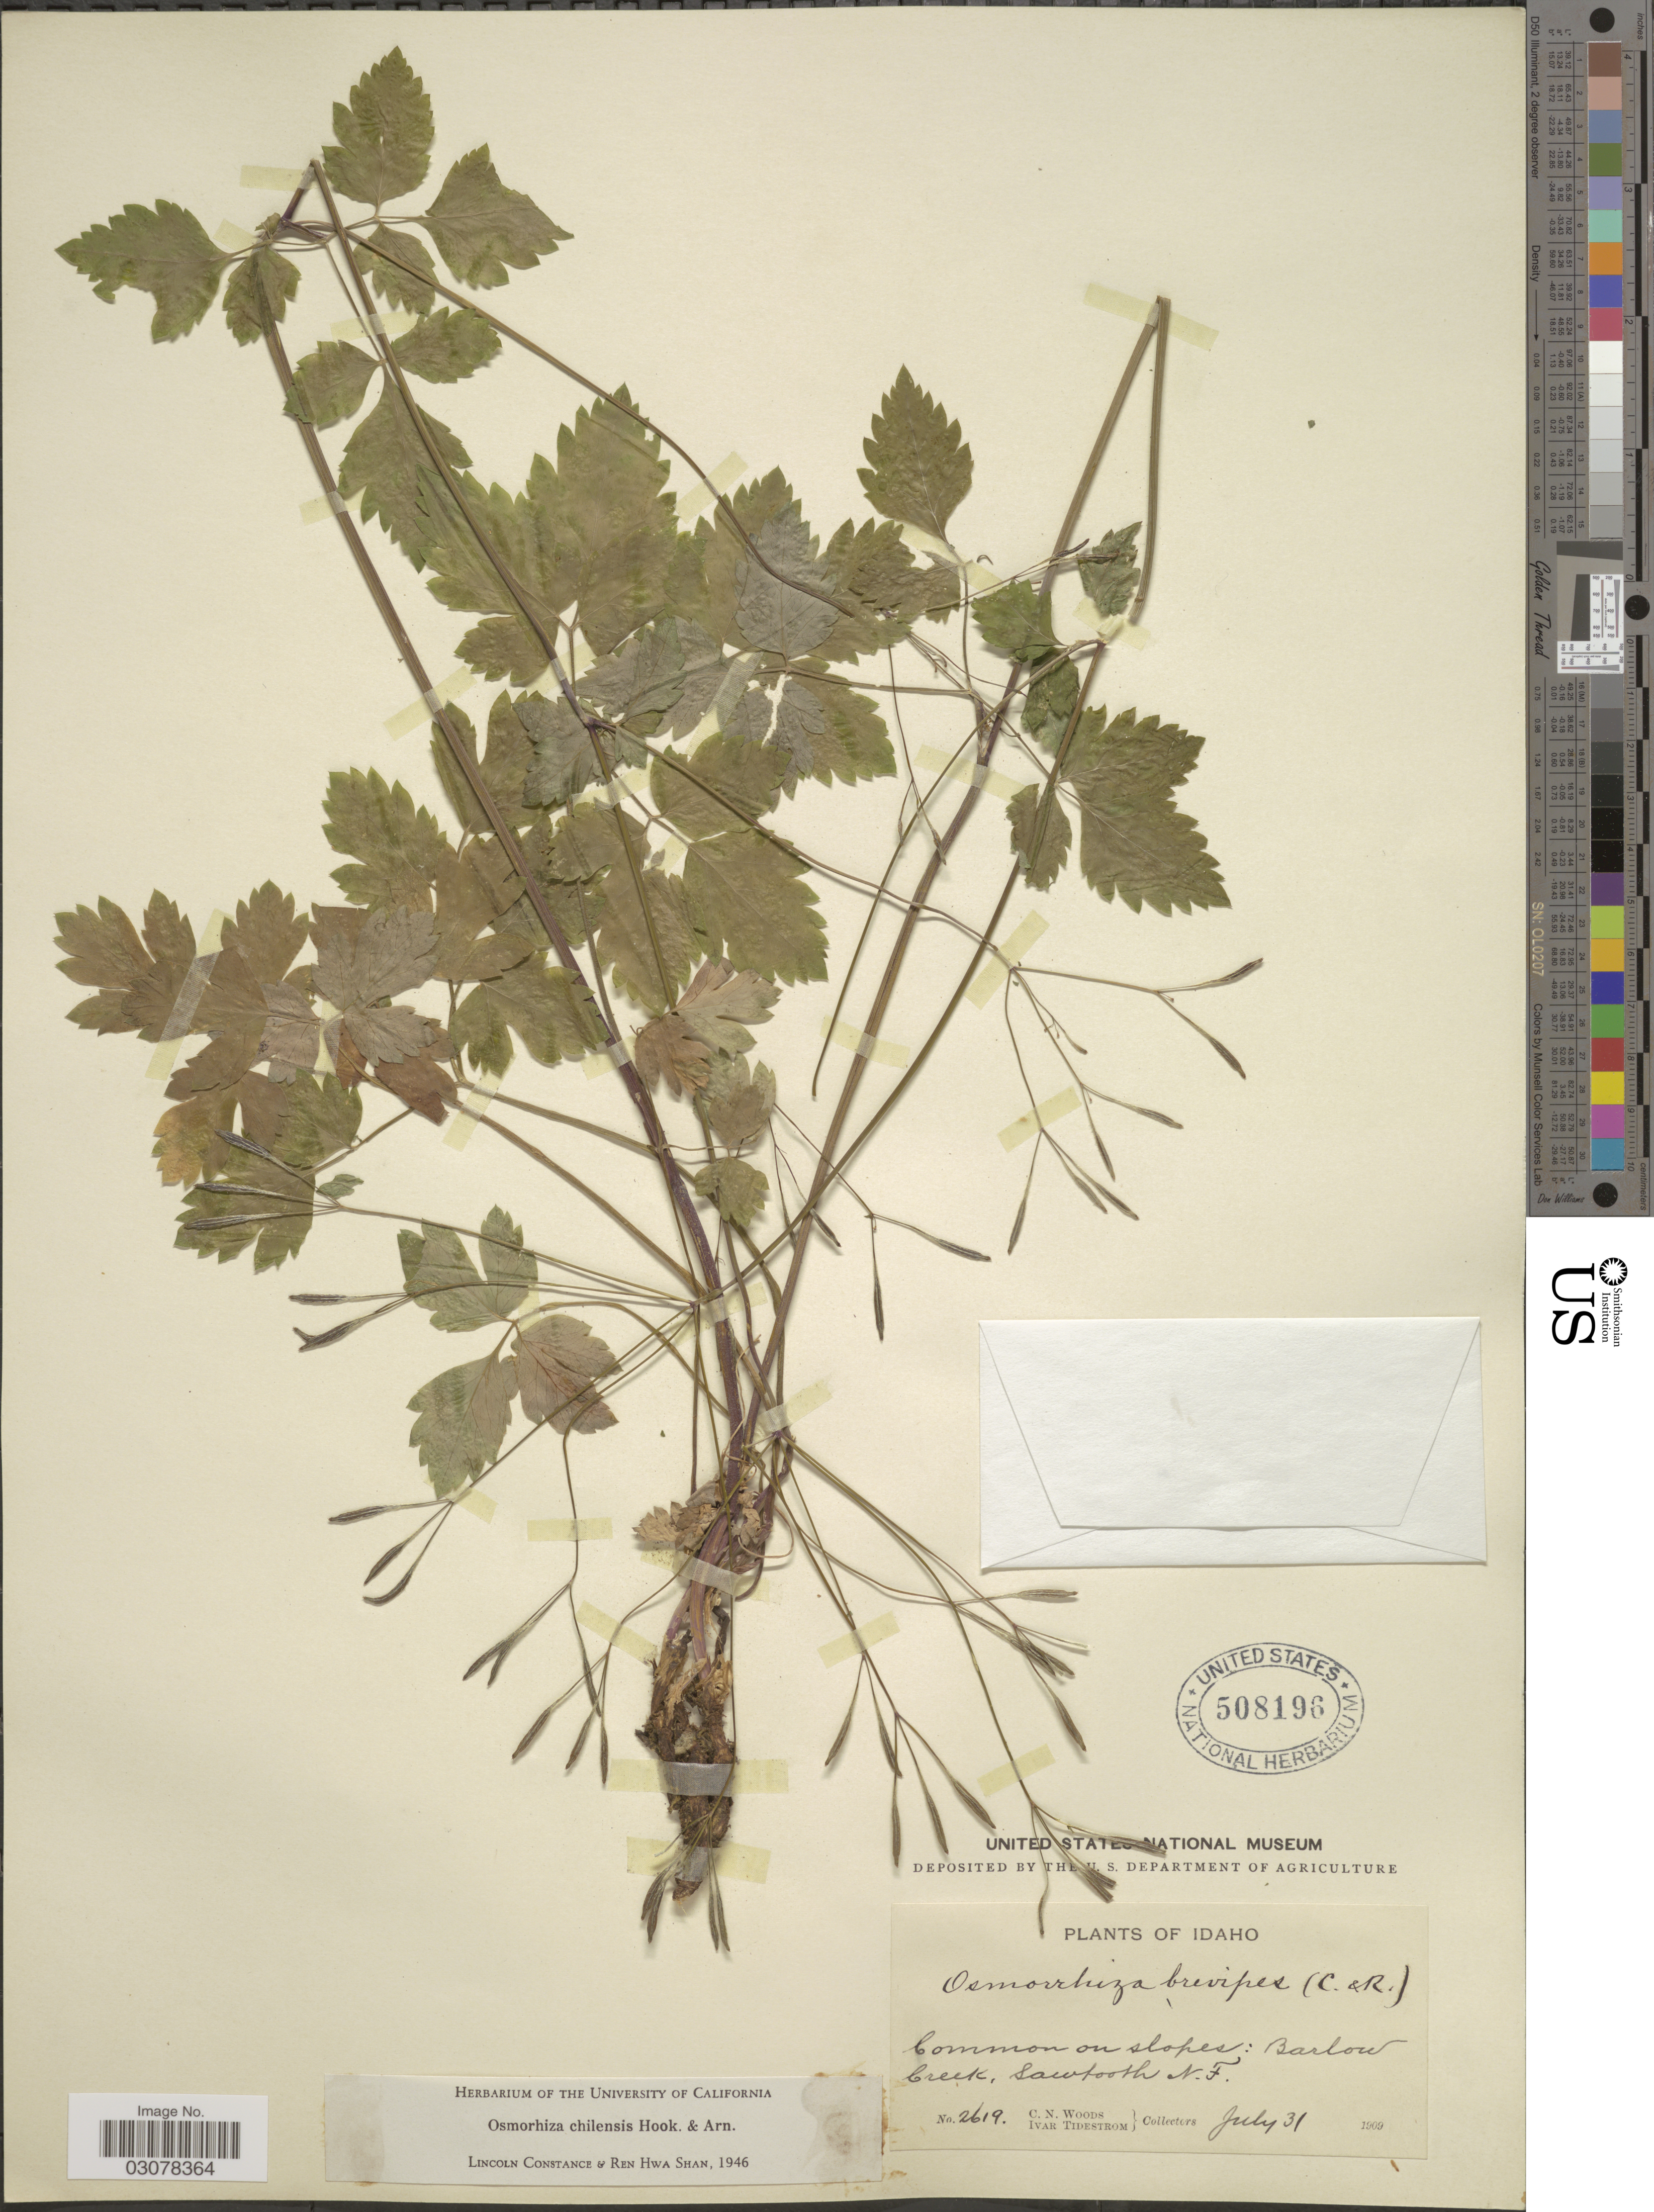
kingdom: Plantae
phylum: Tracheophyta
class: Magnoliopsida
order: Apiales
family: Apiaceae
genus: Osmorhiza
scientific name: Osmorhiza chilensis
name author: Hook. & Arn.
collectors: C. Woods & I. F. Tidestrom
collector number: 2619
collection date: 1909-07-31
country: United States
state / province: Idaho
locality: Barlow Creek, Sawtooth N.F.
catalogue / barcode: US 508196